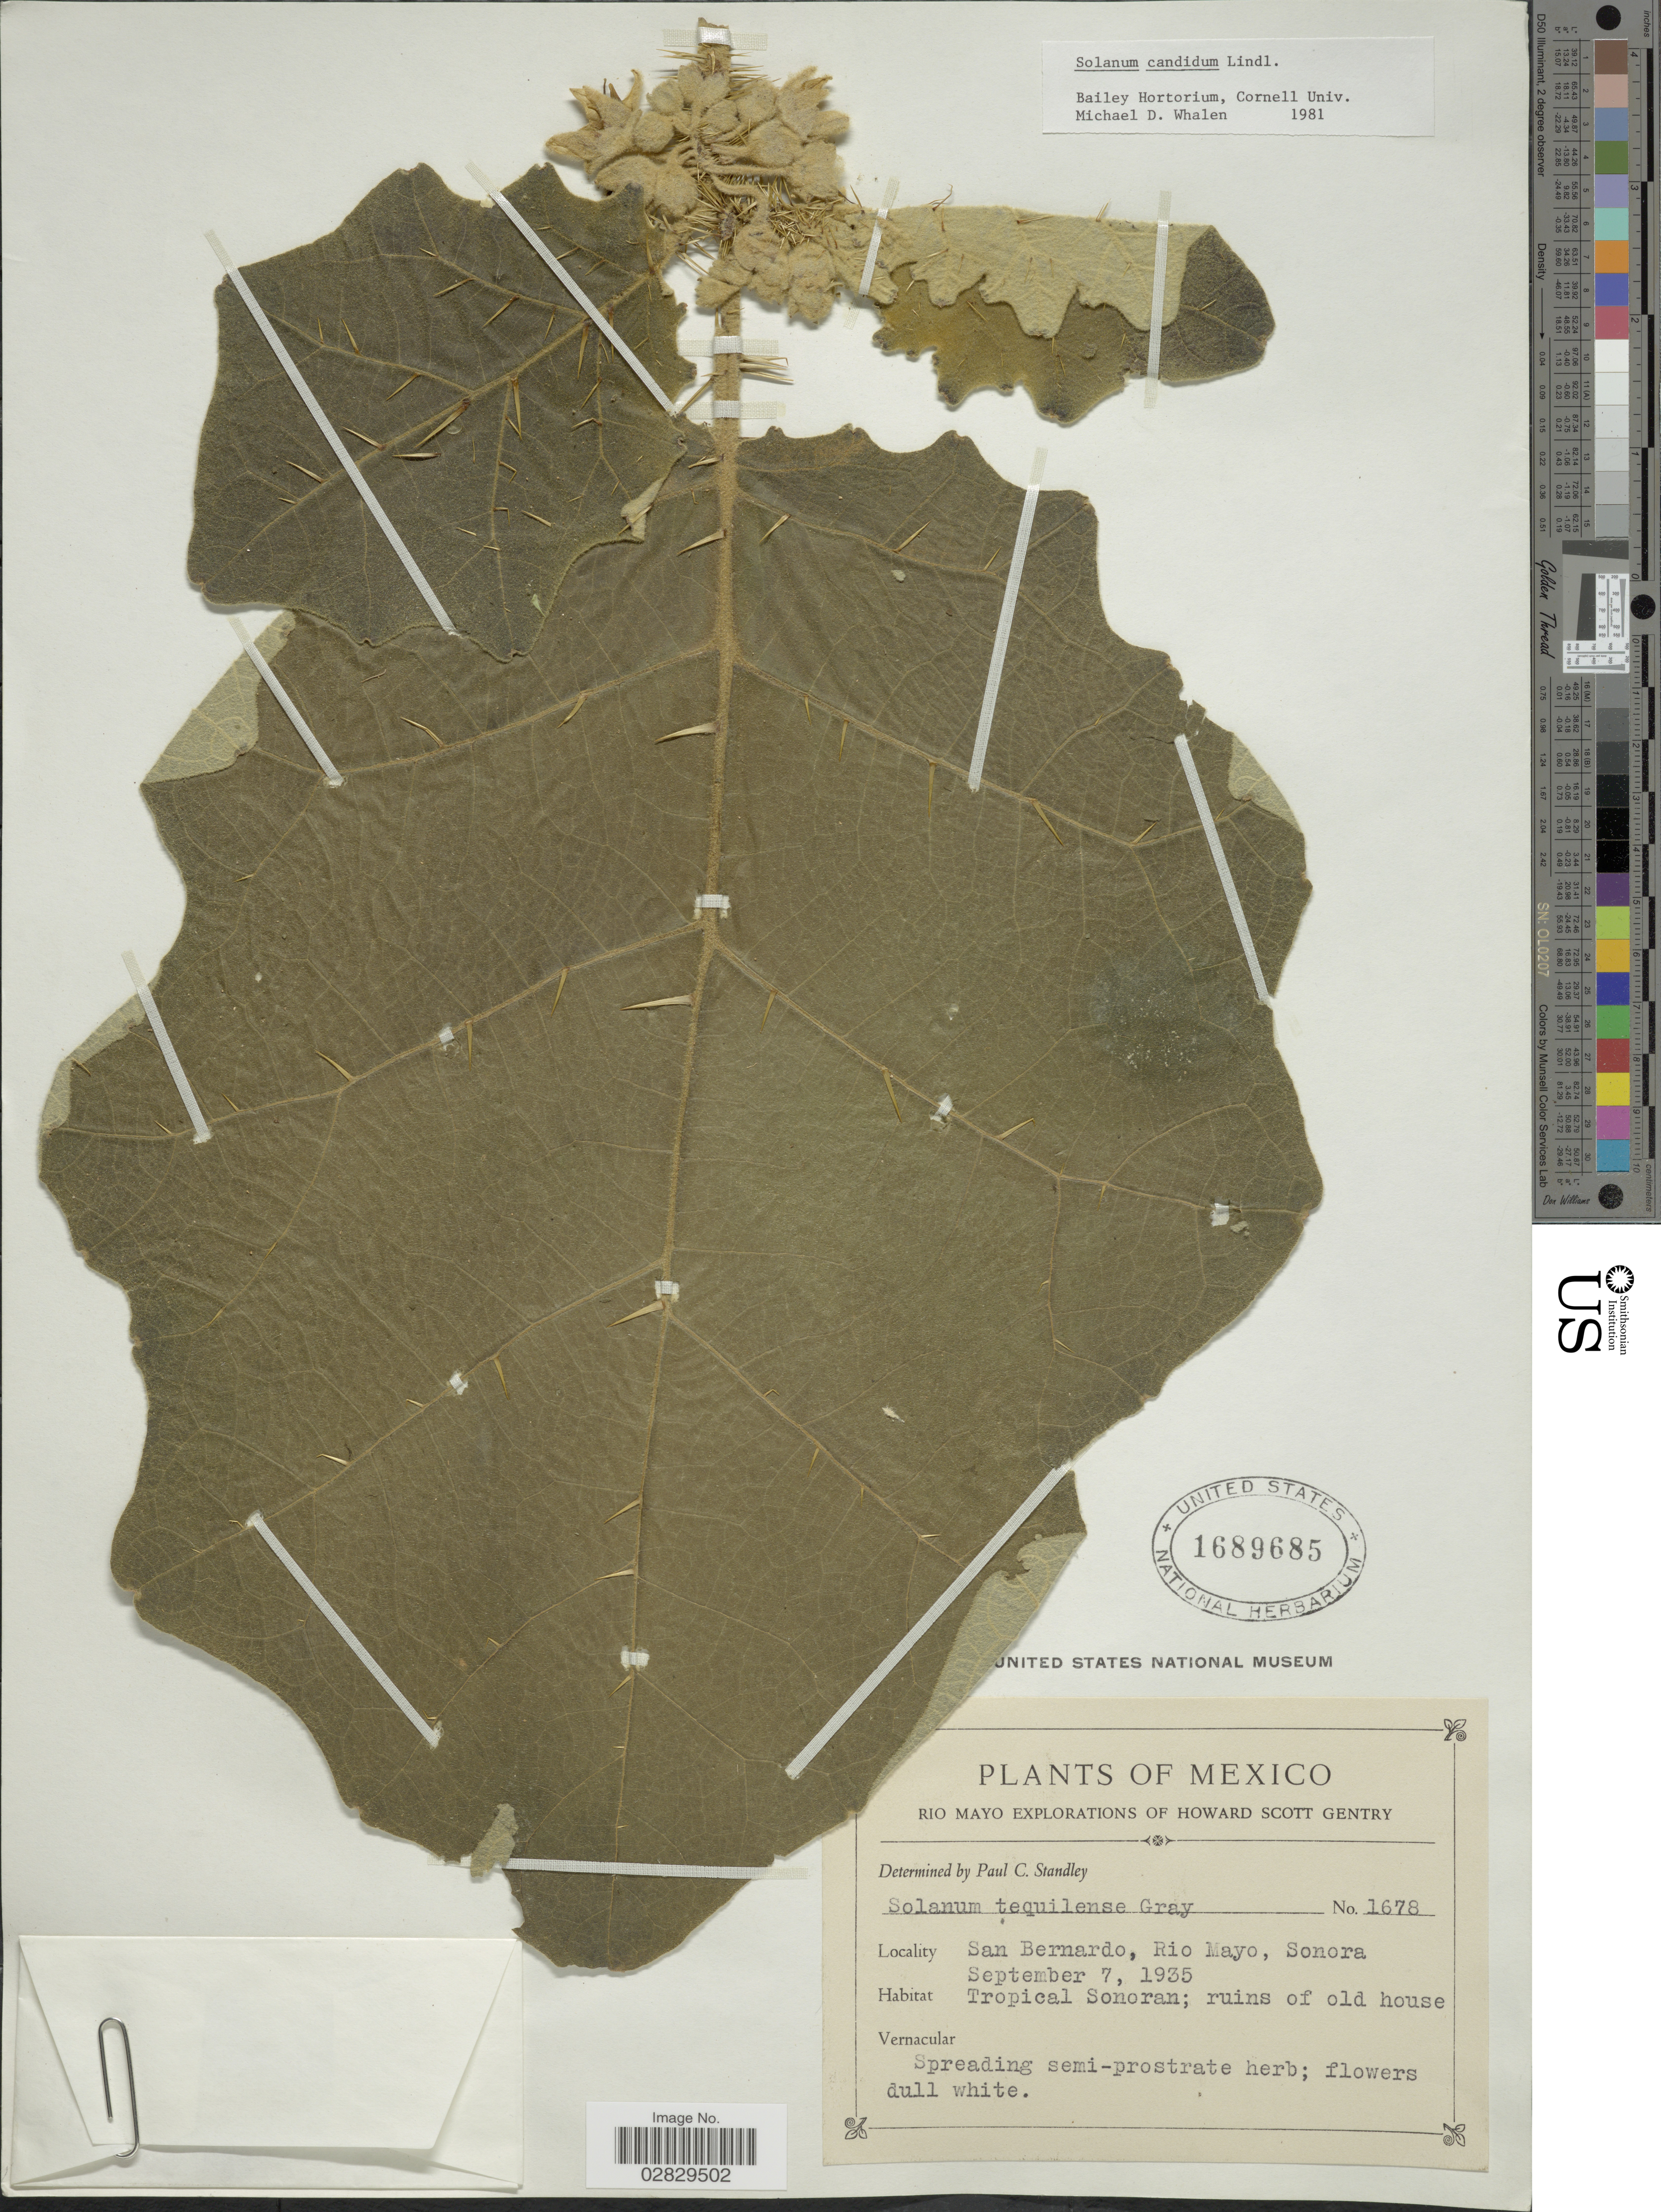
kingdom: Plantae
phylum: Tracheophyta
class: Magnoliopsida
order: Solanales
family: Solanaceae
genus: Solanum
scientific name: Solanum candidum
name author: Lindl.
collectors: H. S. Gentry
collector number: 1678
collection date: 1935-09-07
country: Mexico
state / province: Sonora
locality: San Bernardo, Rio Mayo. Tropical Sonoran; ruins of old house.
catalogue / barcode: US 1689685